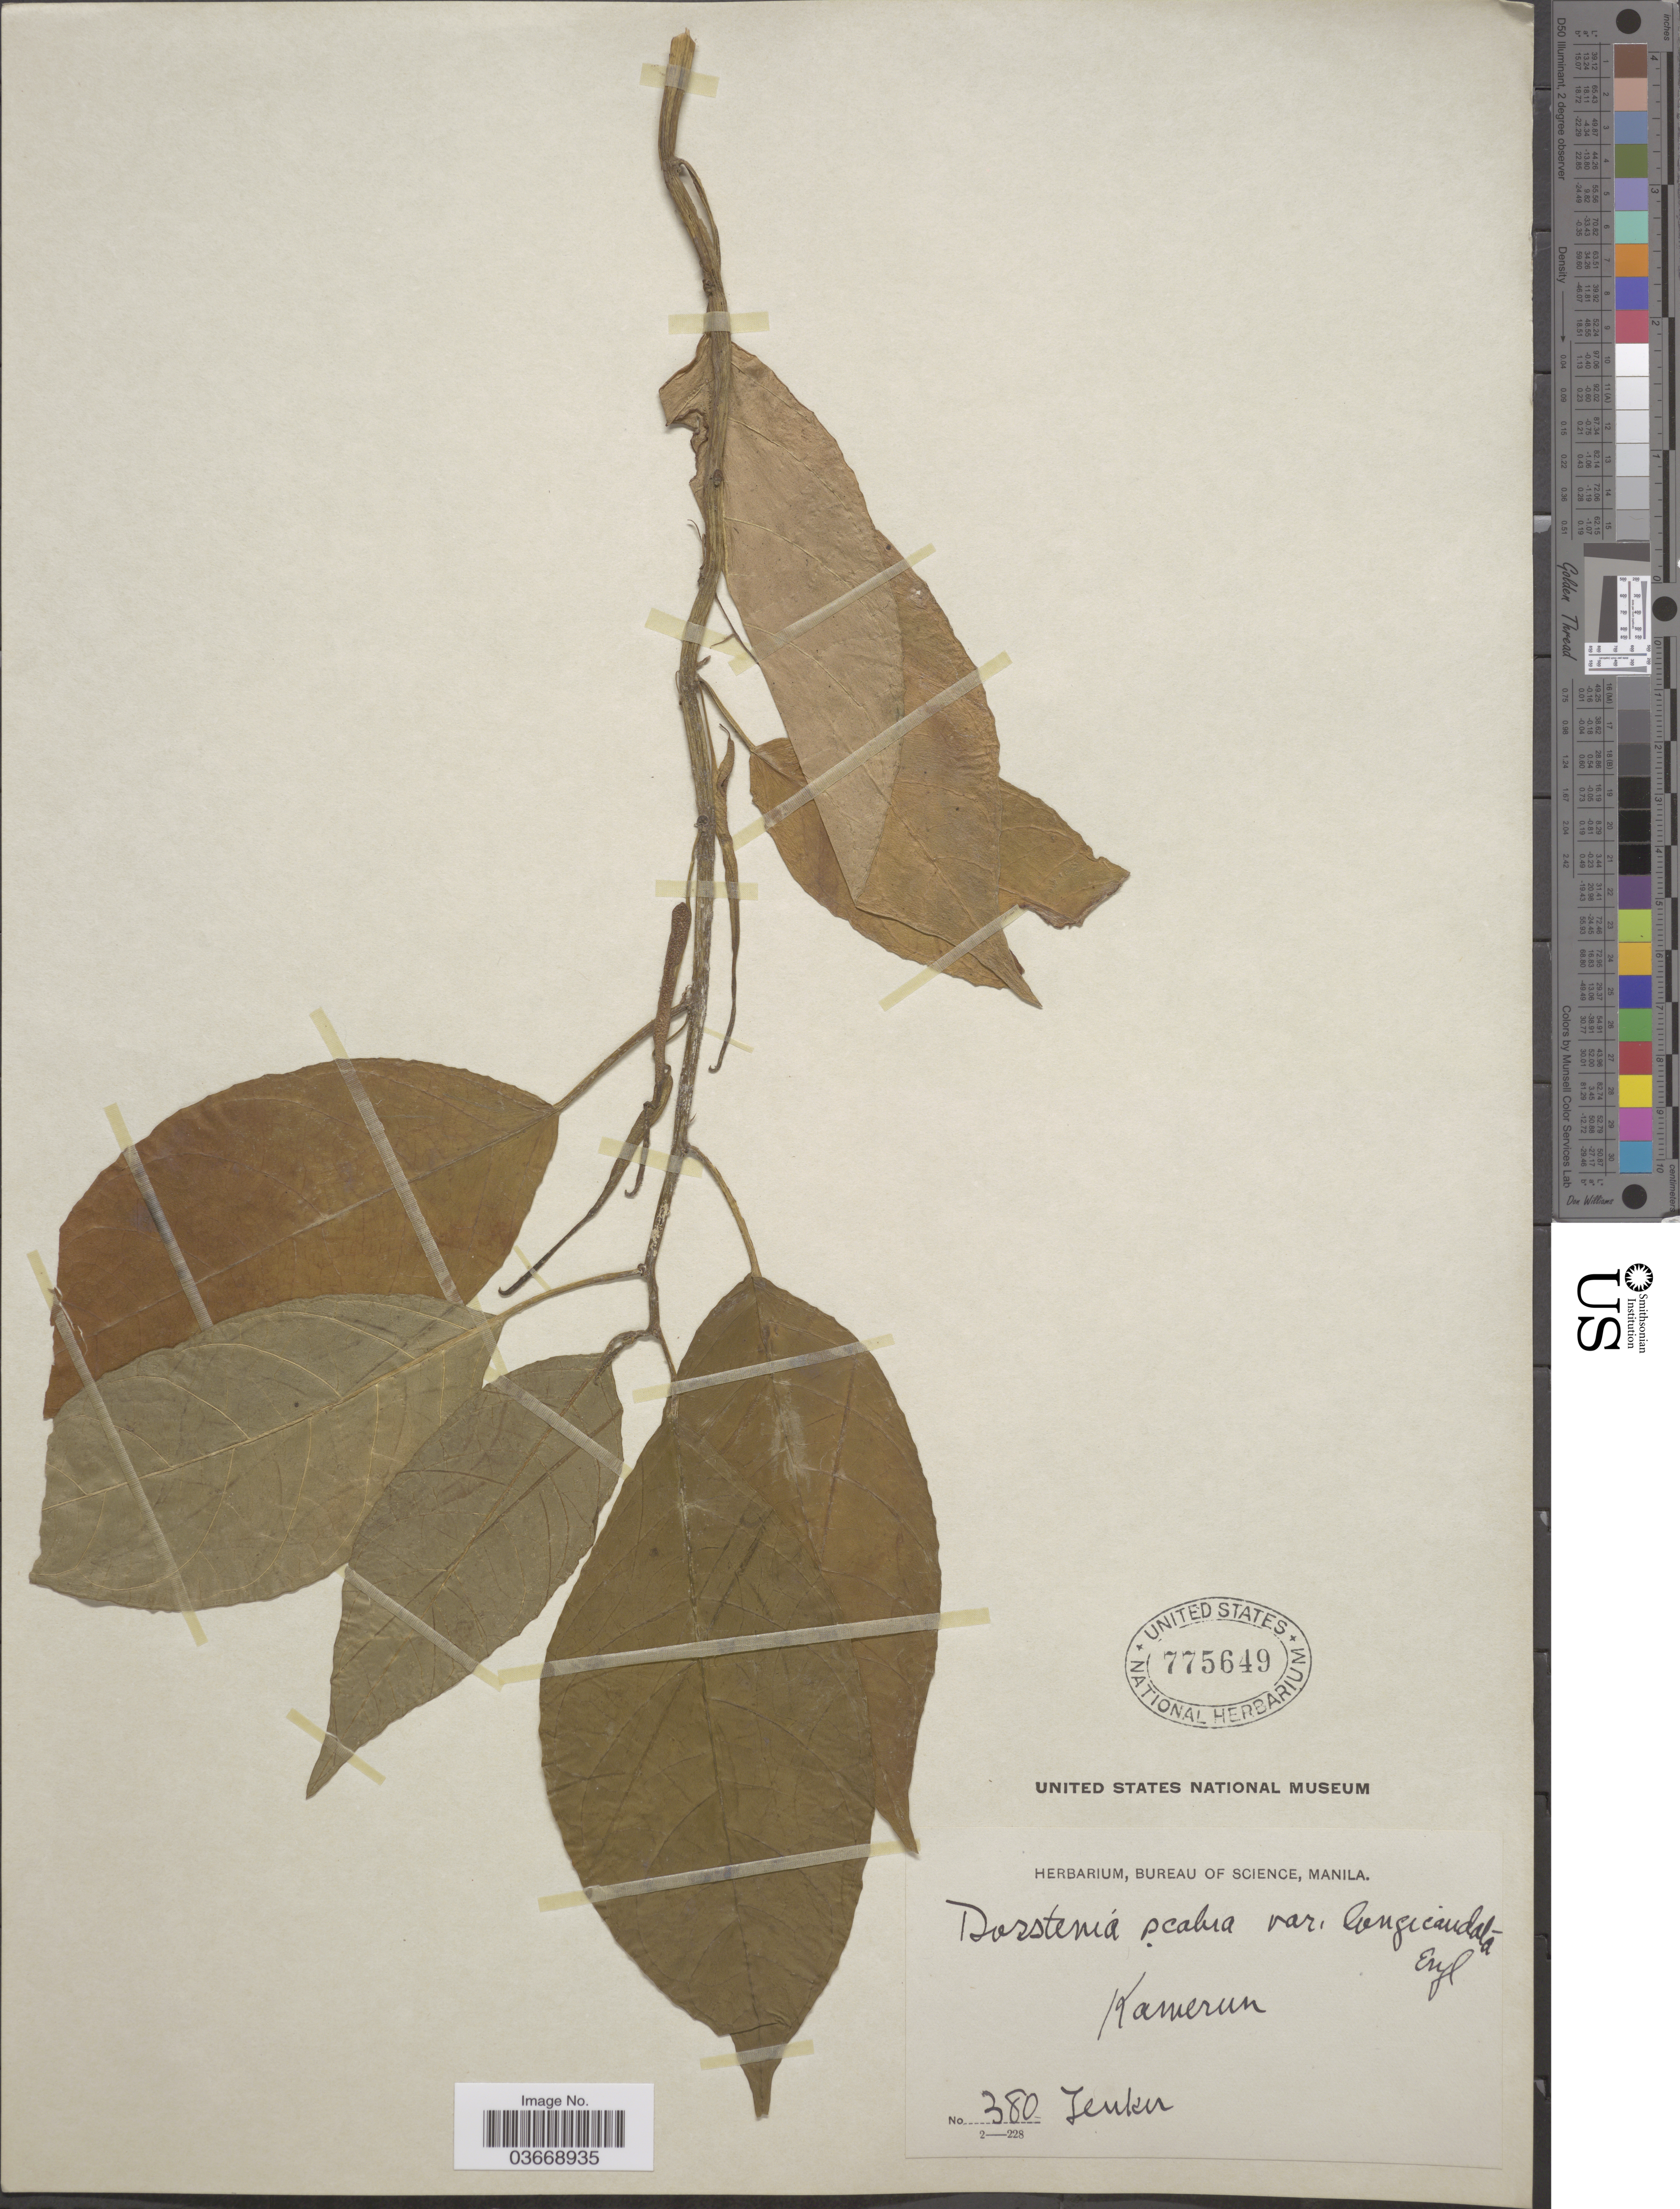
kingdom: Plantae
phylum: Tracheophyta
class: Magnoliopsida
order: Rosales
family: Moraceae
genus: Dorstenia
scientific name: Dorstenia scabra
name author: Engl.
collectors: Zenker, --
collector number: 380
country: Cameroon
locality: Kamerun.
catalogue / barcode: US 775649